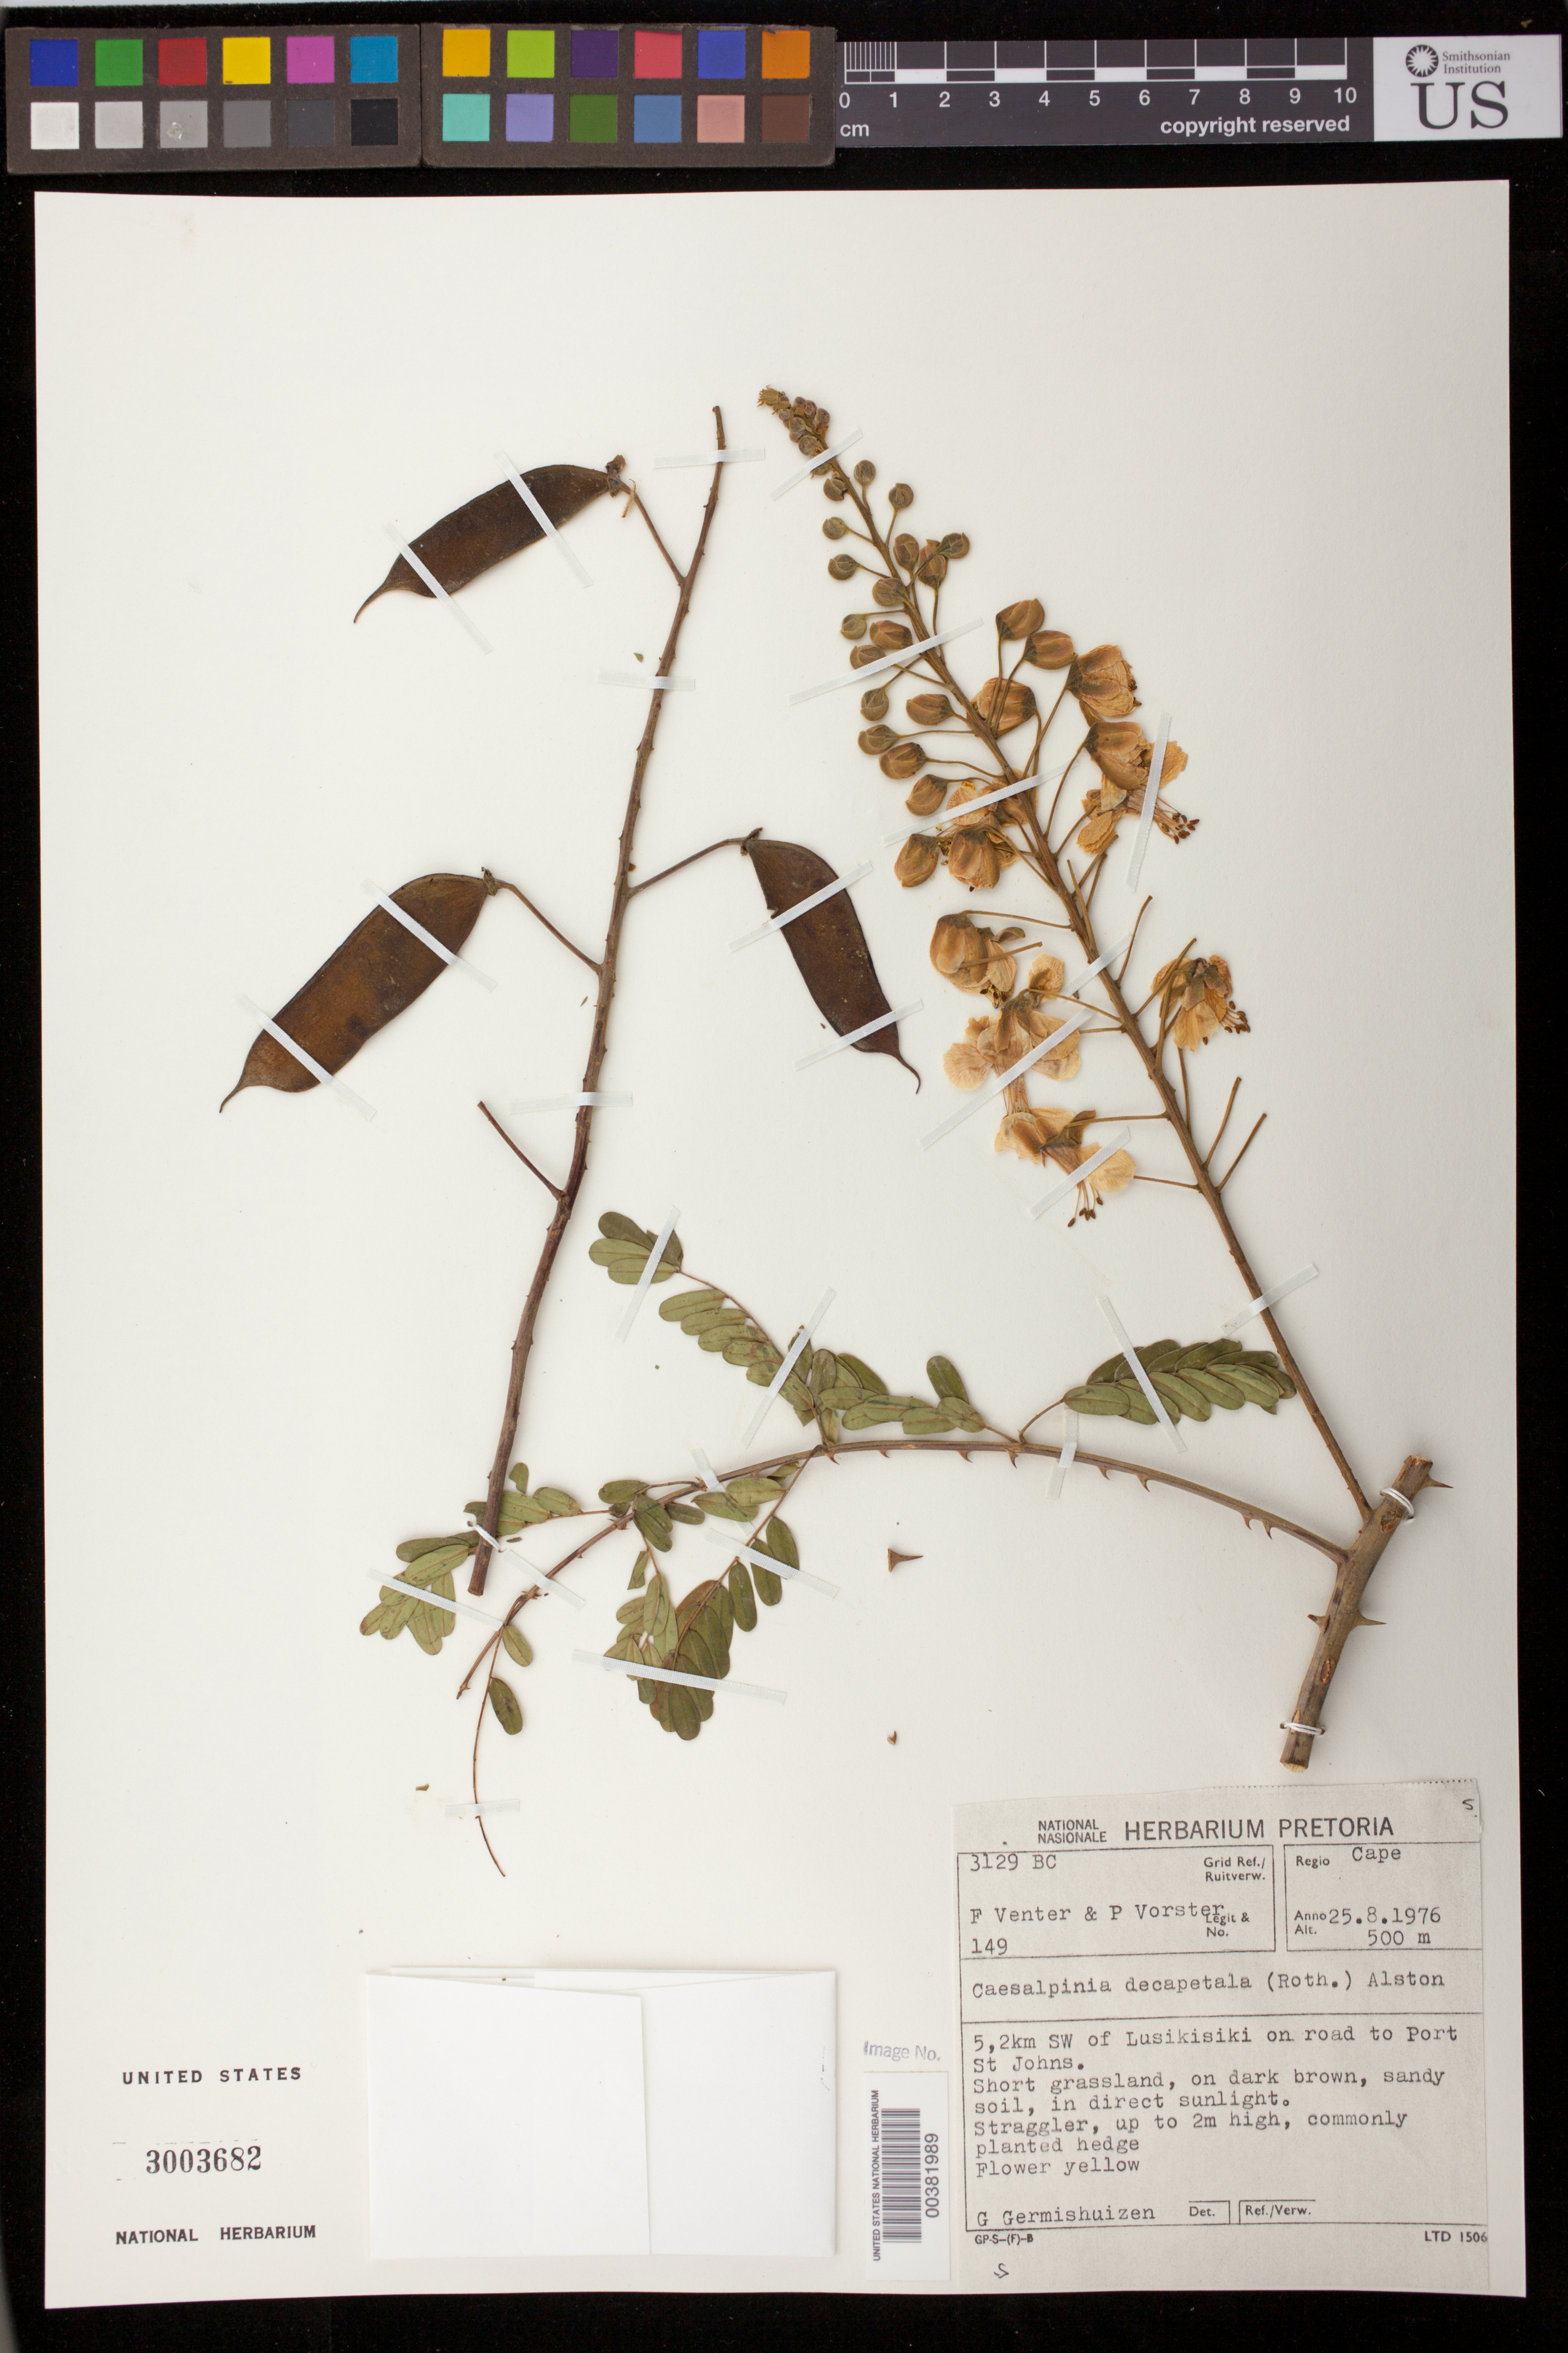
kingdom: Plantae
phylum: Tracheophyta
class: Magnoliopsida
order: Fabales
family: Fabaceae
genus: Biancaea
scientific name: Biancaea decapetala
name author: (Roth) O. Deg.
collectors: F. Venter & P. Vorster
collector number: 149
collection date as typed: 25 Aug 1976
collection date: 1976-08-25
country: South Africa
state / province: Eastern Cape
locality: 5.2 km SW of Lusikisiki on road to Port St Johns; 3129 BC Grid Ref.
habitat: Short grassland, on dark brown, sandy soil, in direct sunlight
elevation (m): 500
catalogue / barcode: US 3003682